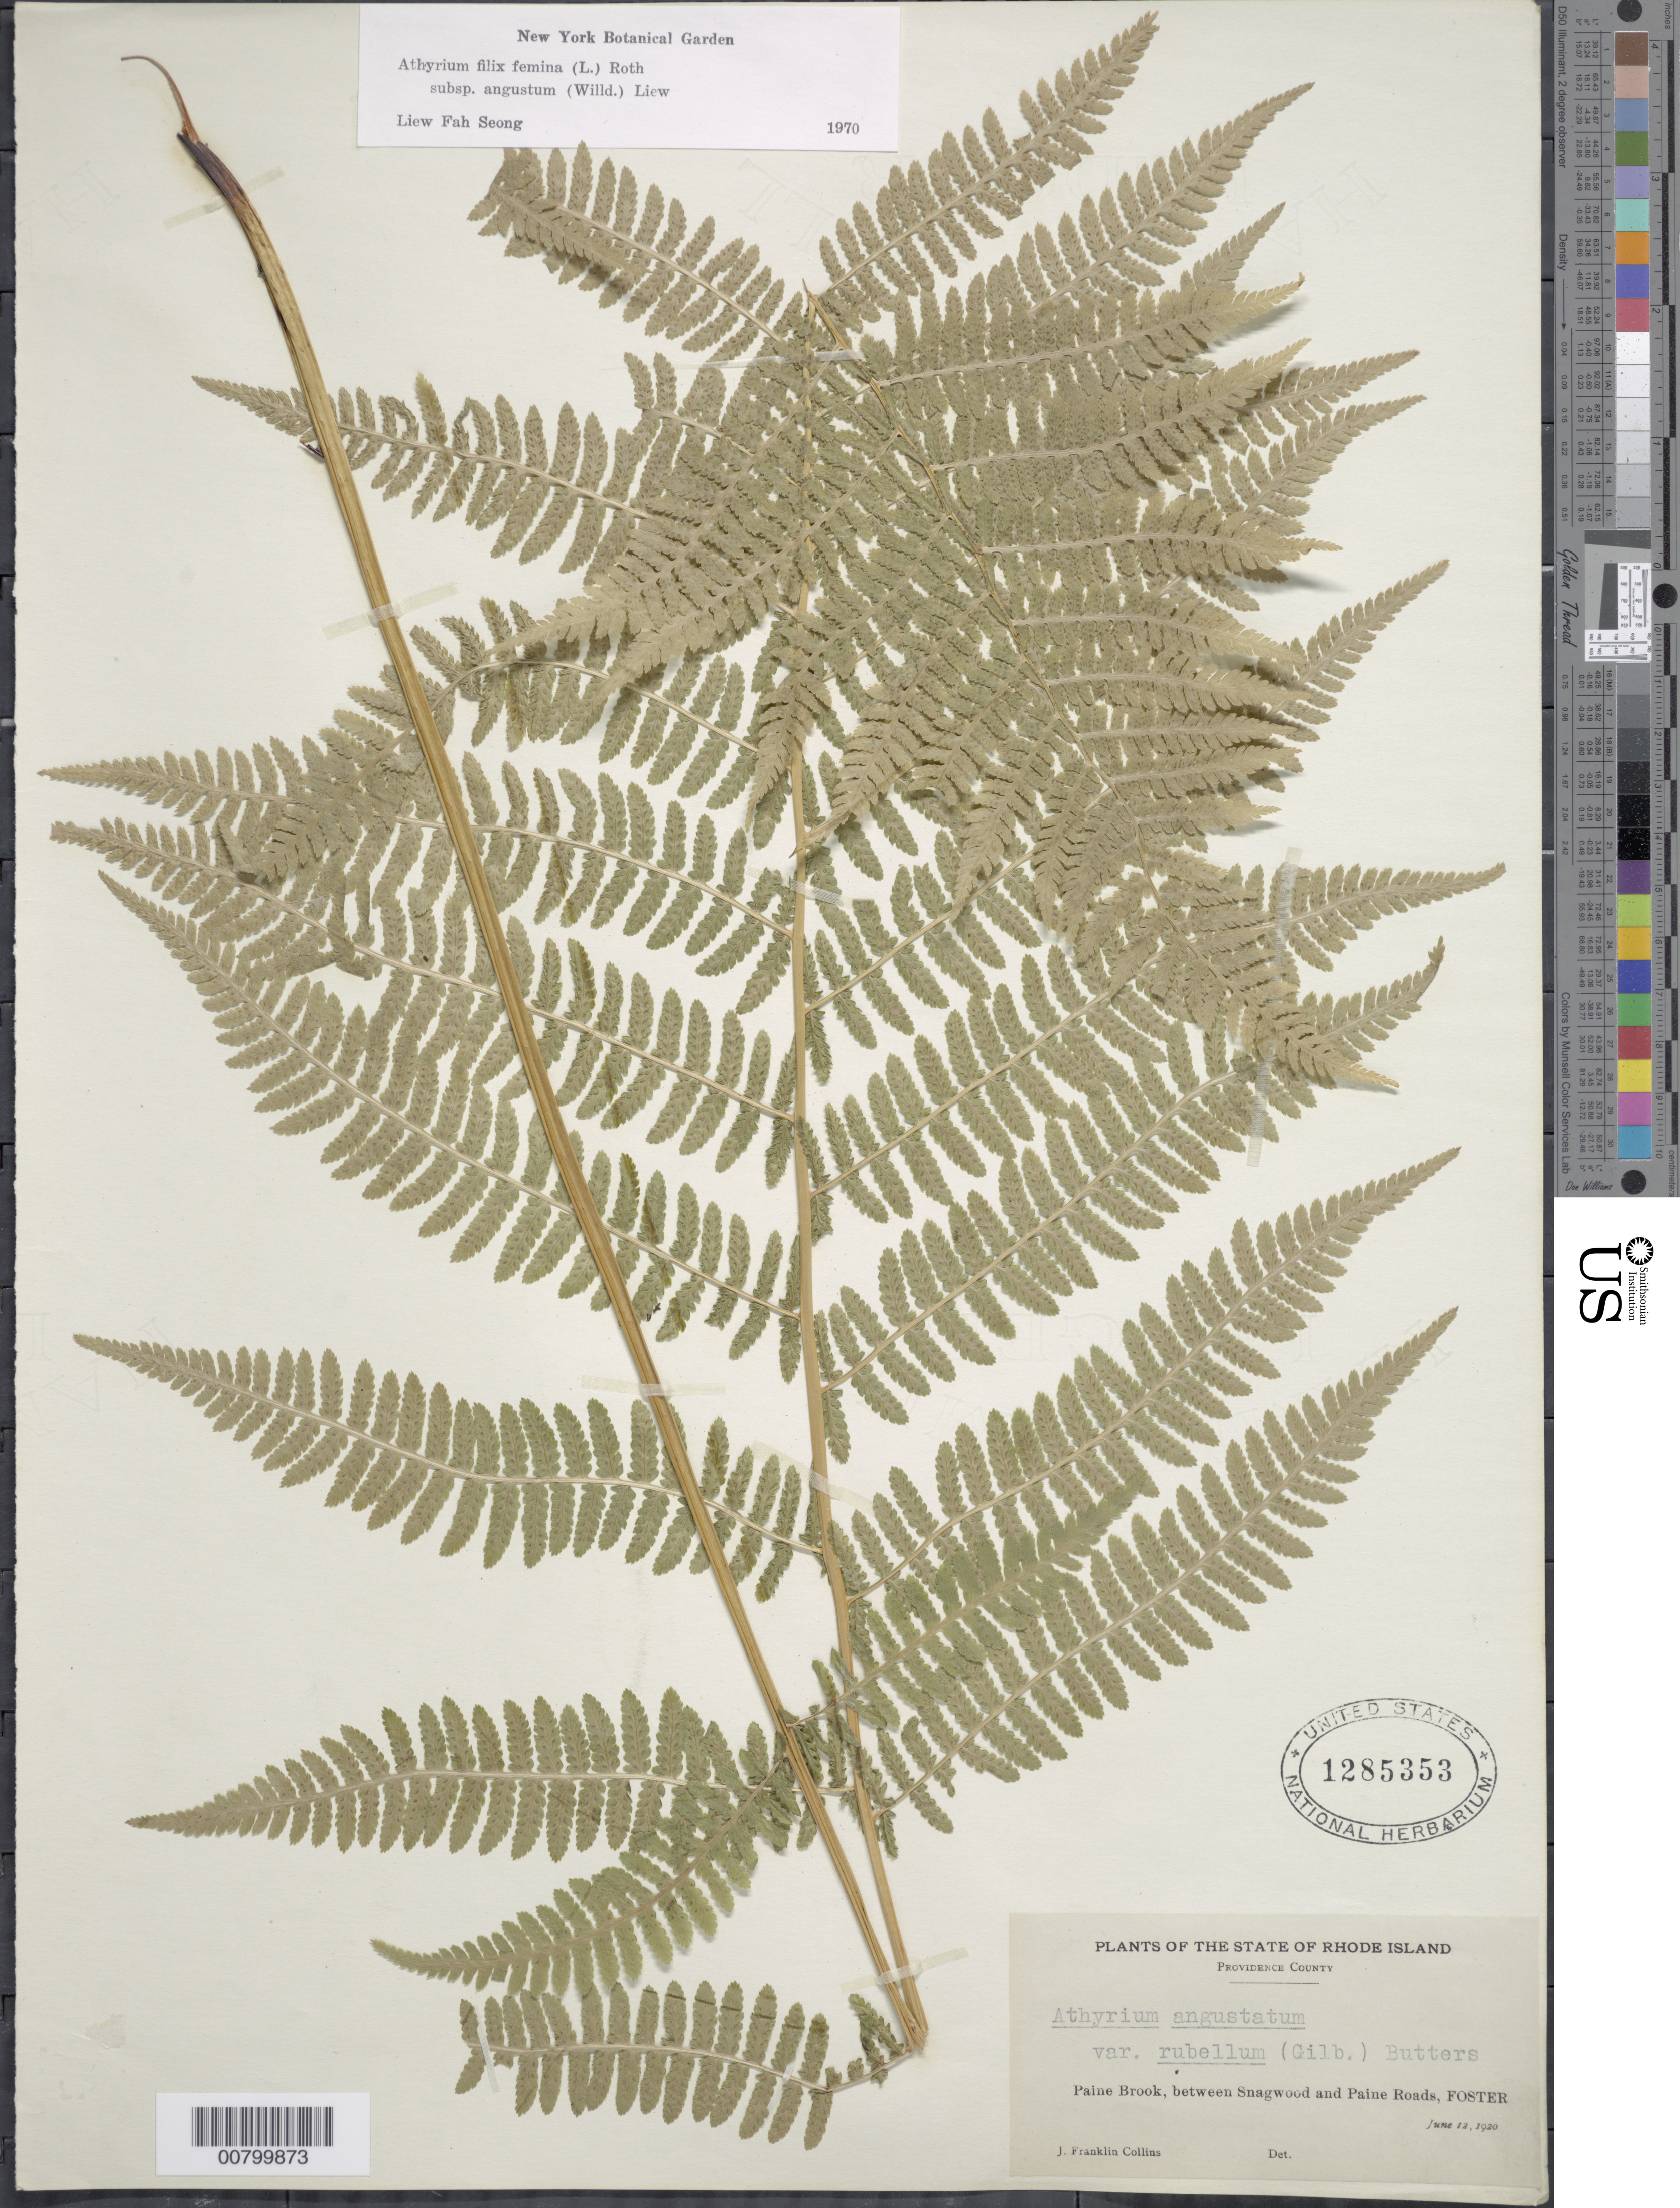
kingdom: Plantae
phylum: Tracheophyta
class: Polypodiopsida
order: Polypodiales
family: Athyriaceae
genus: Athyrium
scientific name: Athyrium filix-femina subsp. angustatum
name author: (Willd.) R.T. Clausen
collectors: J. Collins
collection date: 1920-06-12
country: United States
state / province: Rhode Island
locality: Providence County, Paine Brook, between Snagwood and Paine Roads, Foster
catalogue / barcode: US 1285353